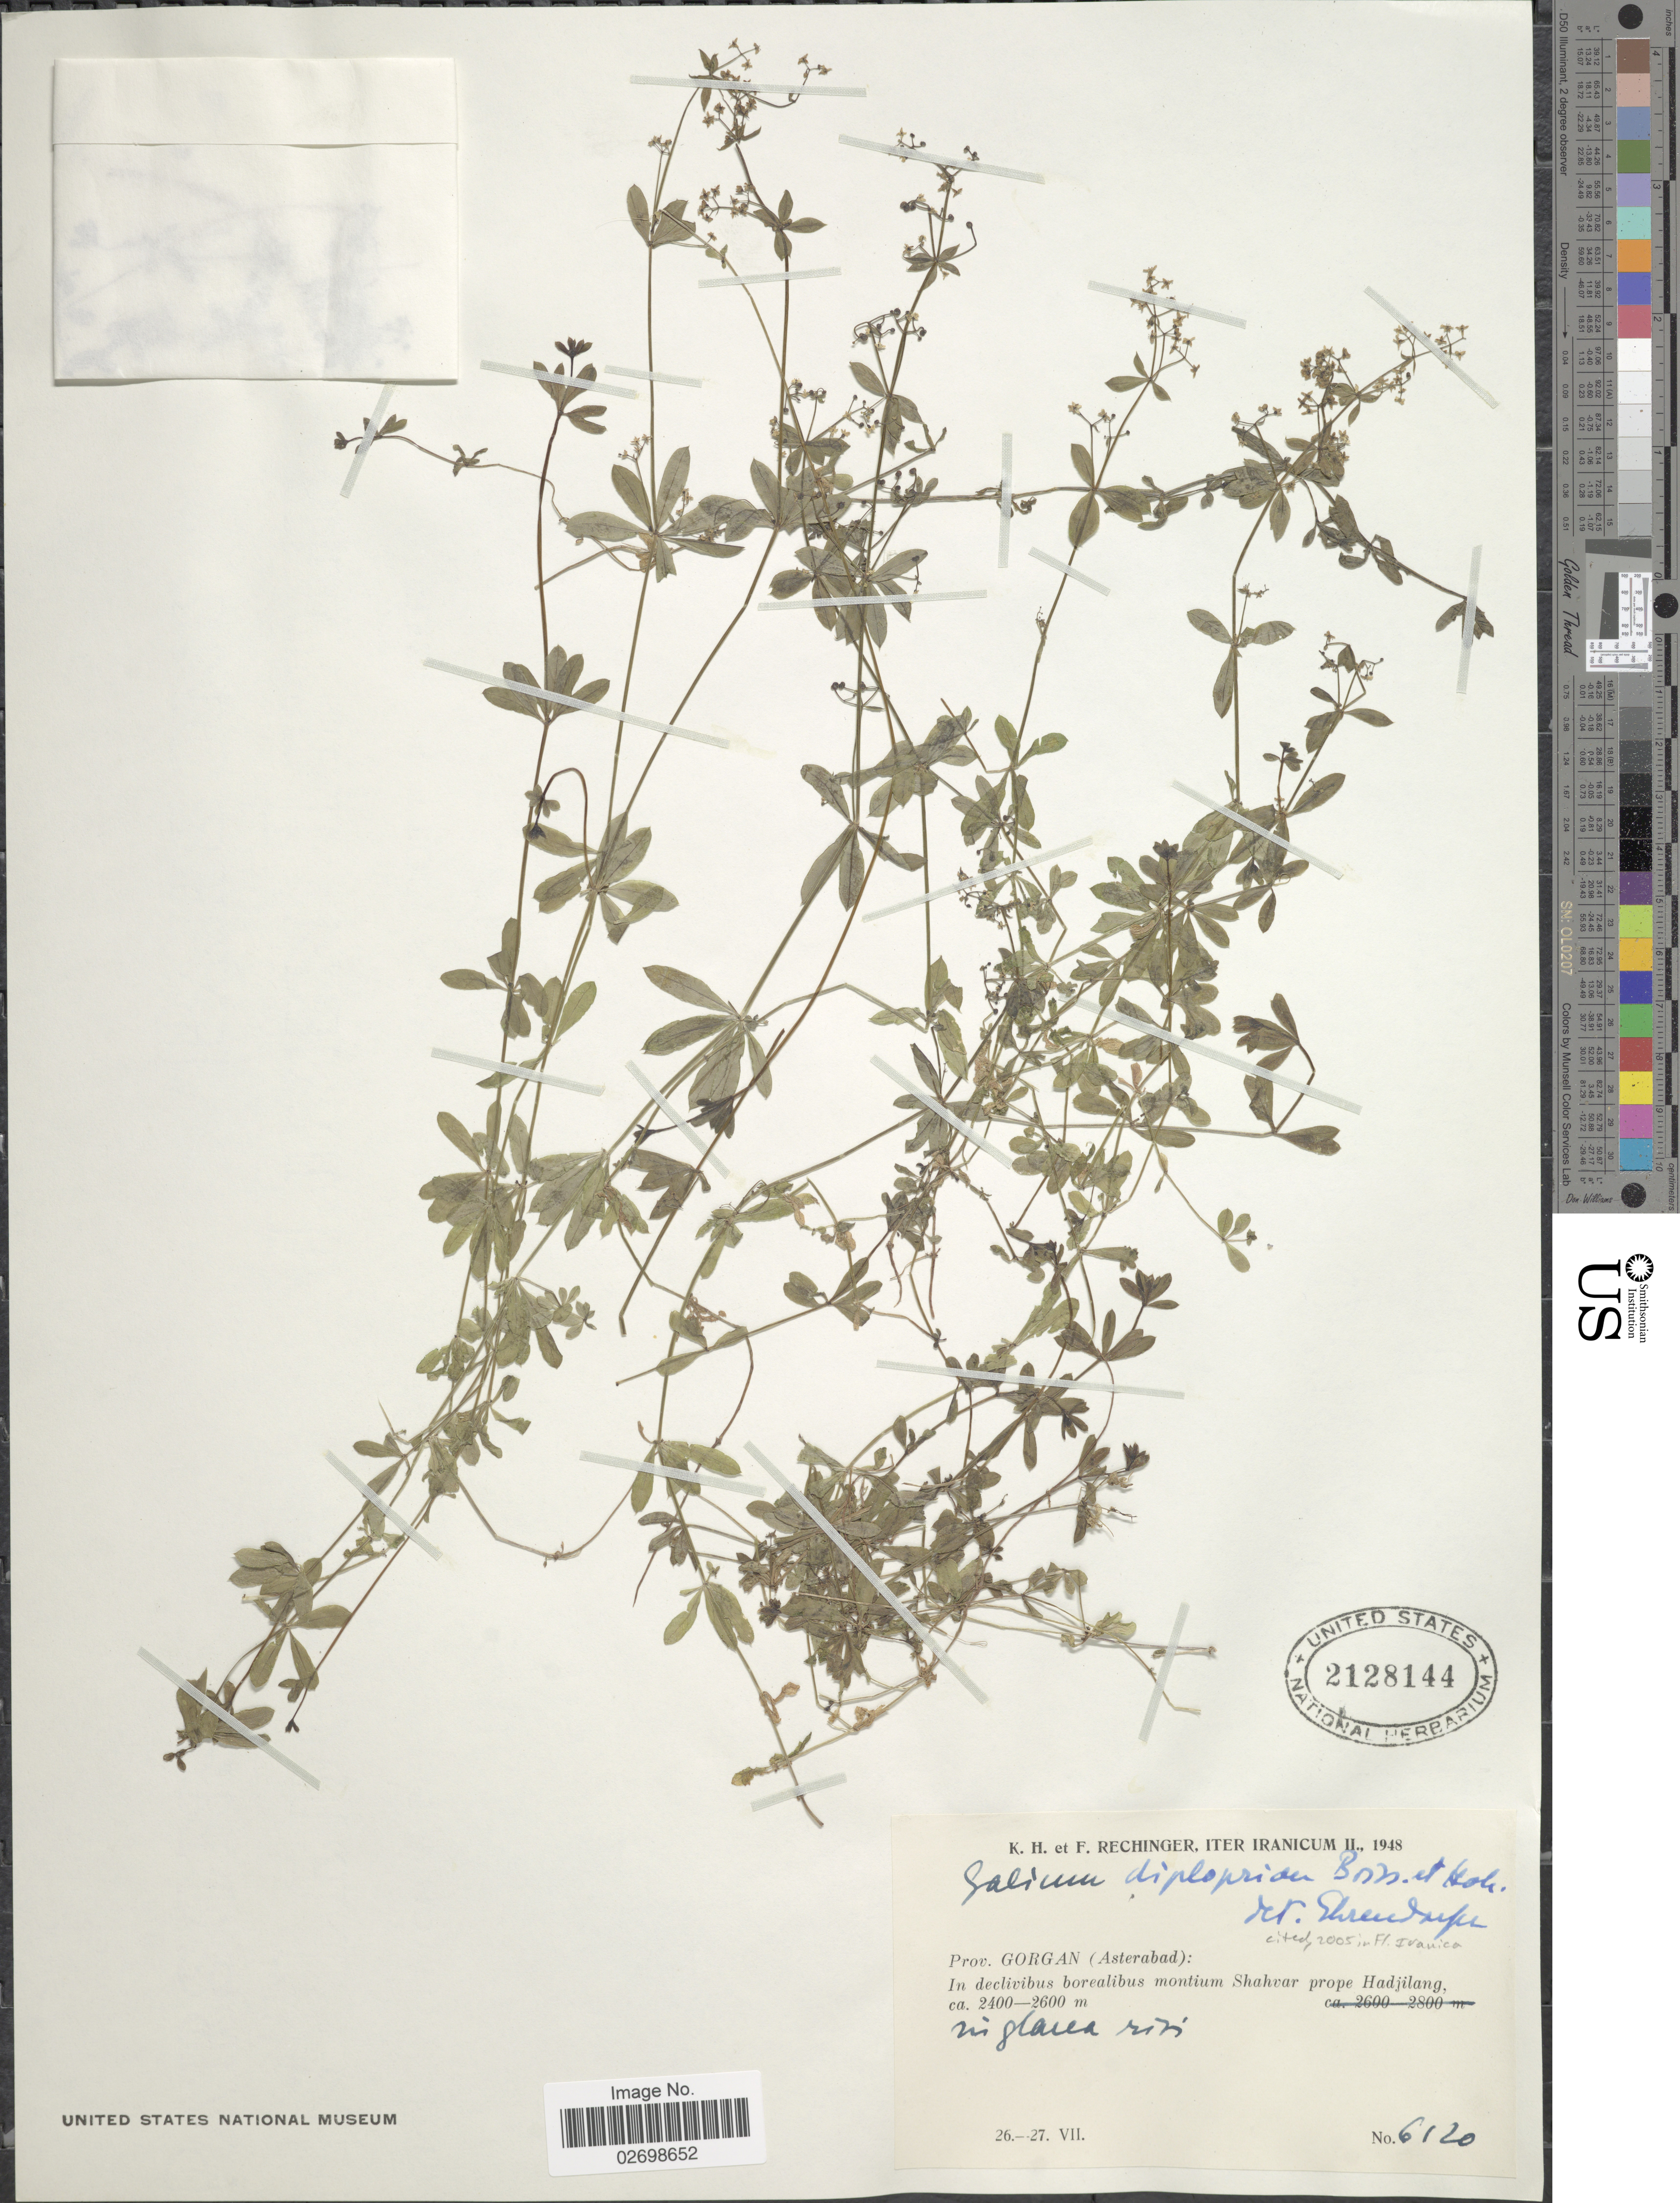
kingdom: Plantae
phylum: Tracheophyta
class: Magnoliopsida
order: Gentianales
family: Rubiaceae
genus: Galium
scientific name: Galium diploprion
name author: Boiss. & Hohen. in Boiss.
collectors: K. H. Rechinger & F. Rechinger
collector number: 6120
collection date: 1948-07-26/1948-07-27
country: Iran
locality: Prov. Gorgan (Asterabad) In declivibus borealibus monrium Shahvar prope Hadjilang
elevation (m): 2400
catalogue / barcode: US 2128144